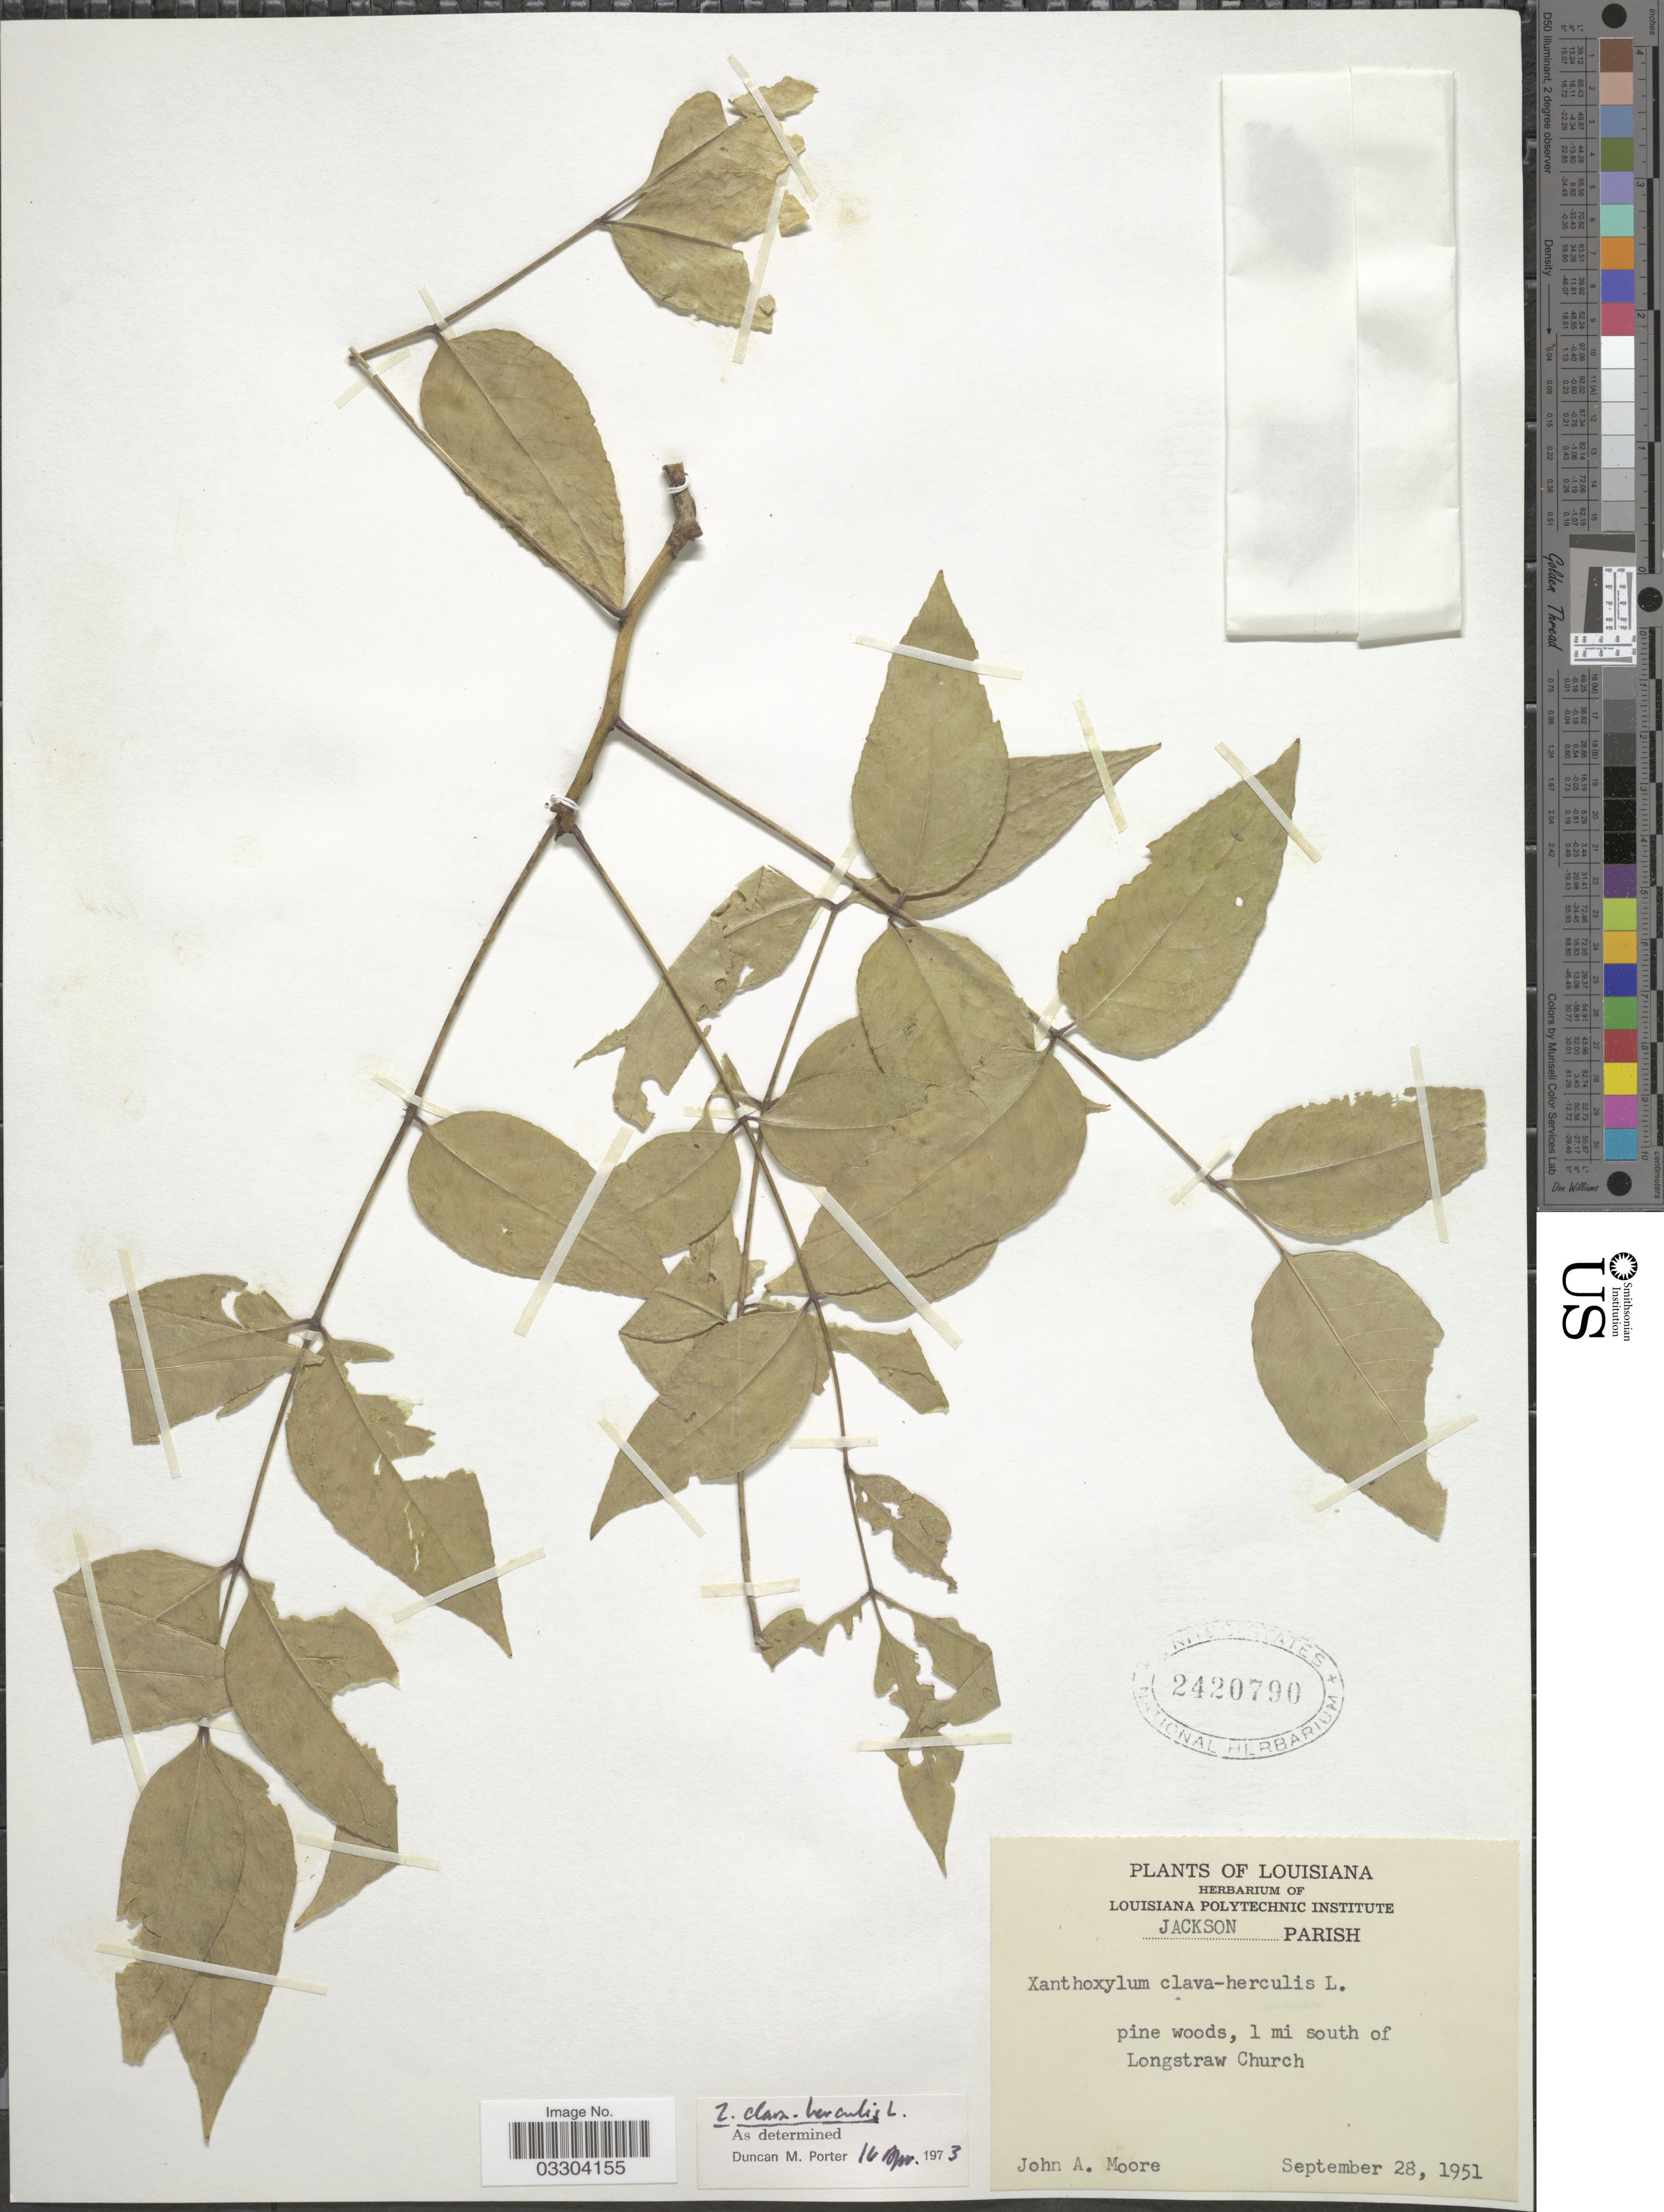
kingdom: Plantae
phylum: Tracheophyta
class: Magnoliopsida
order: Sapindales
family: Rutaceae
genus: Zanthoxylum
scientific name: Zanthoxylum clava-herculis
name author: L.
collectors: J. A. Moore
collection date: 1951-09-28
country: United States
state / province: Louisiana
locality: Jackson Parish, pine woods, 1 mi south of Longstraw Church.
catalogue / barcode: US 2420790